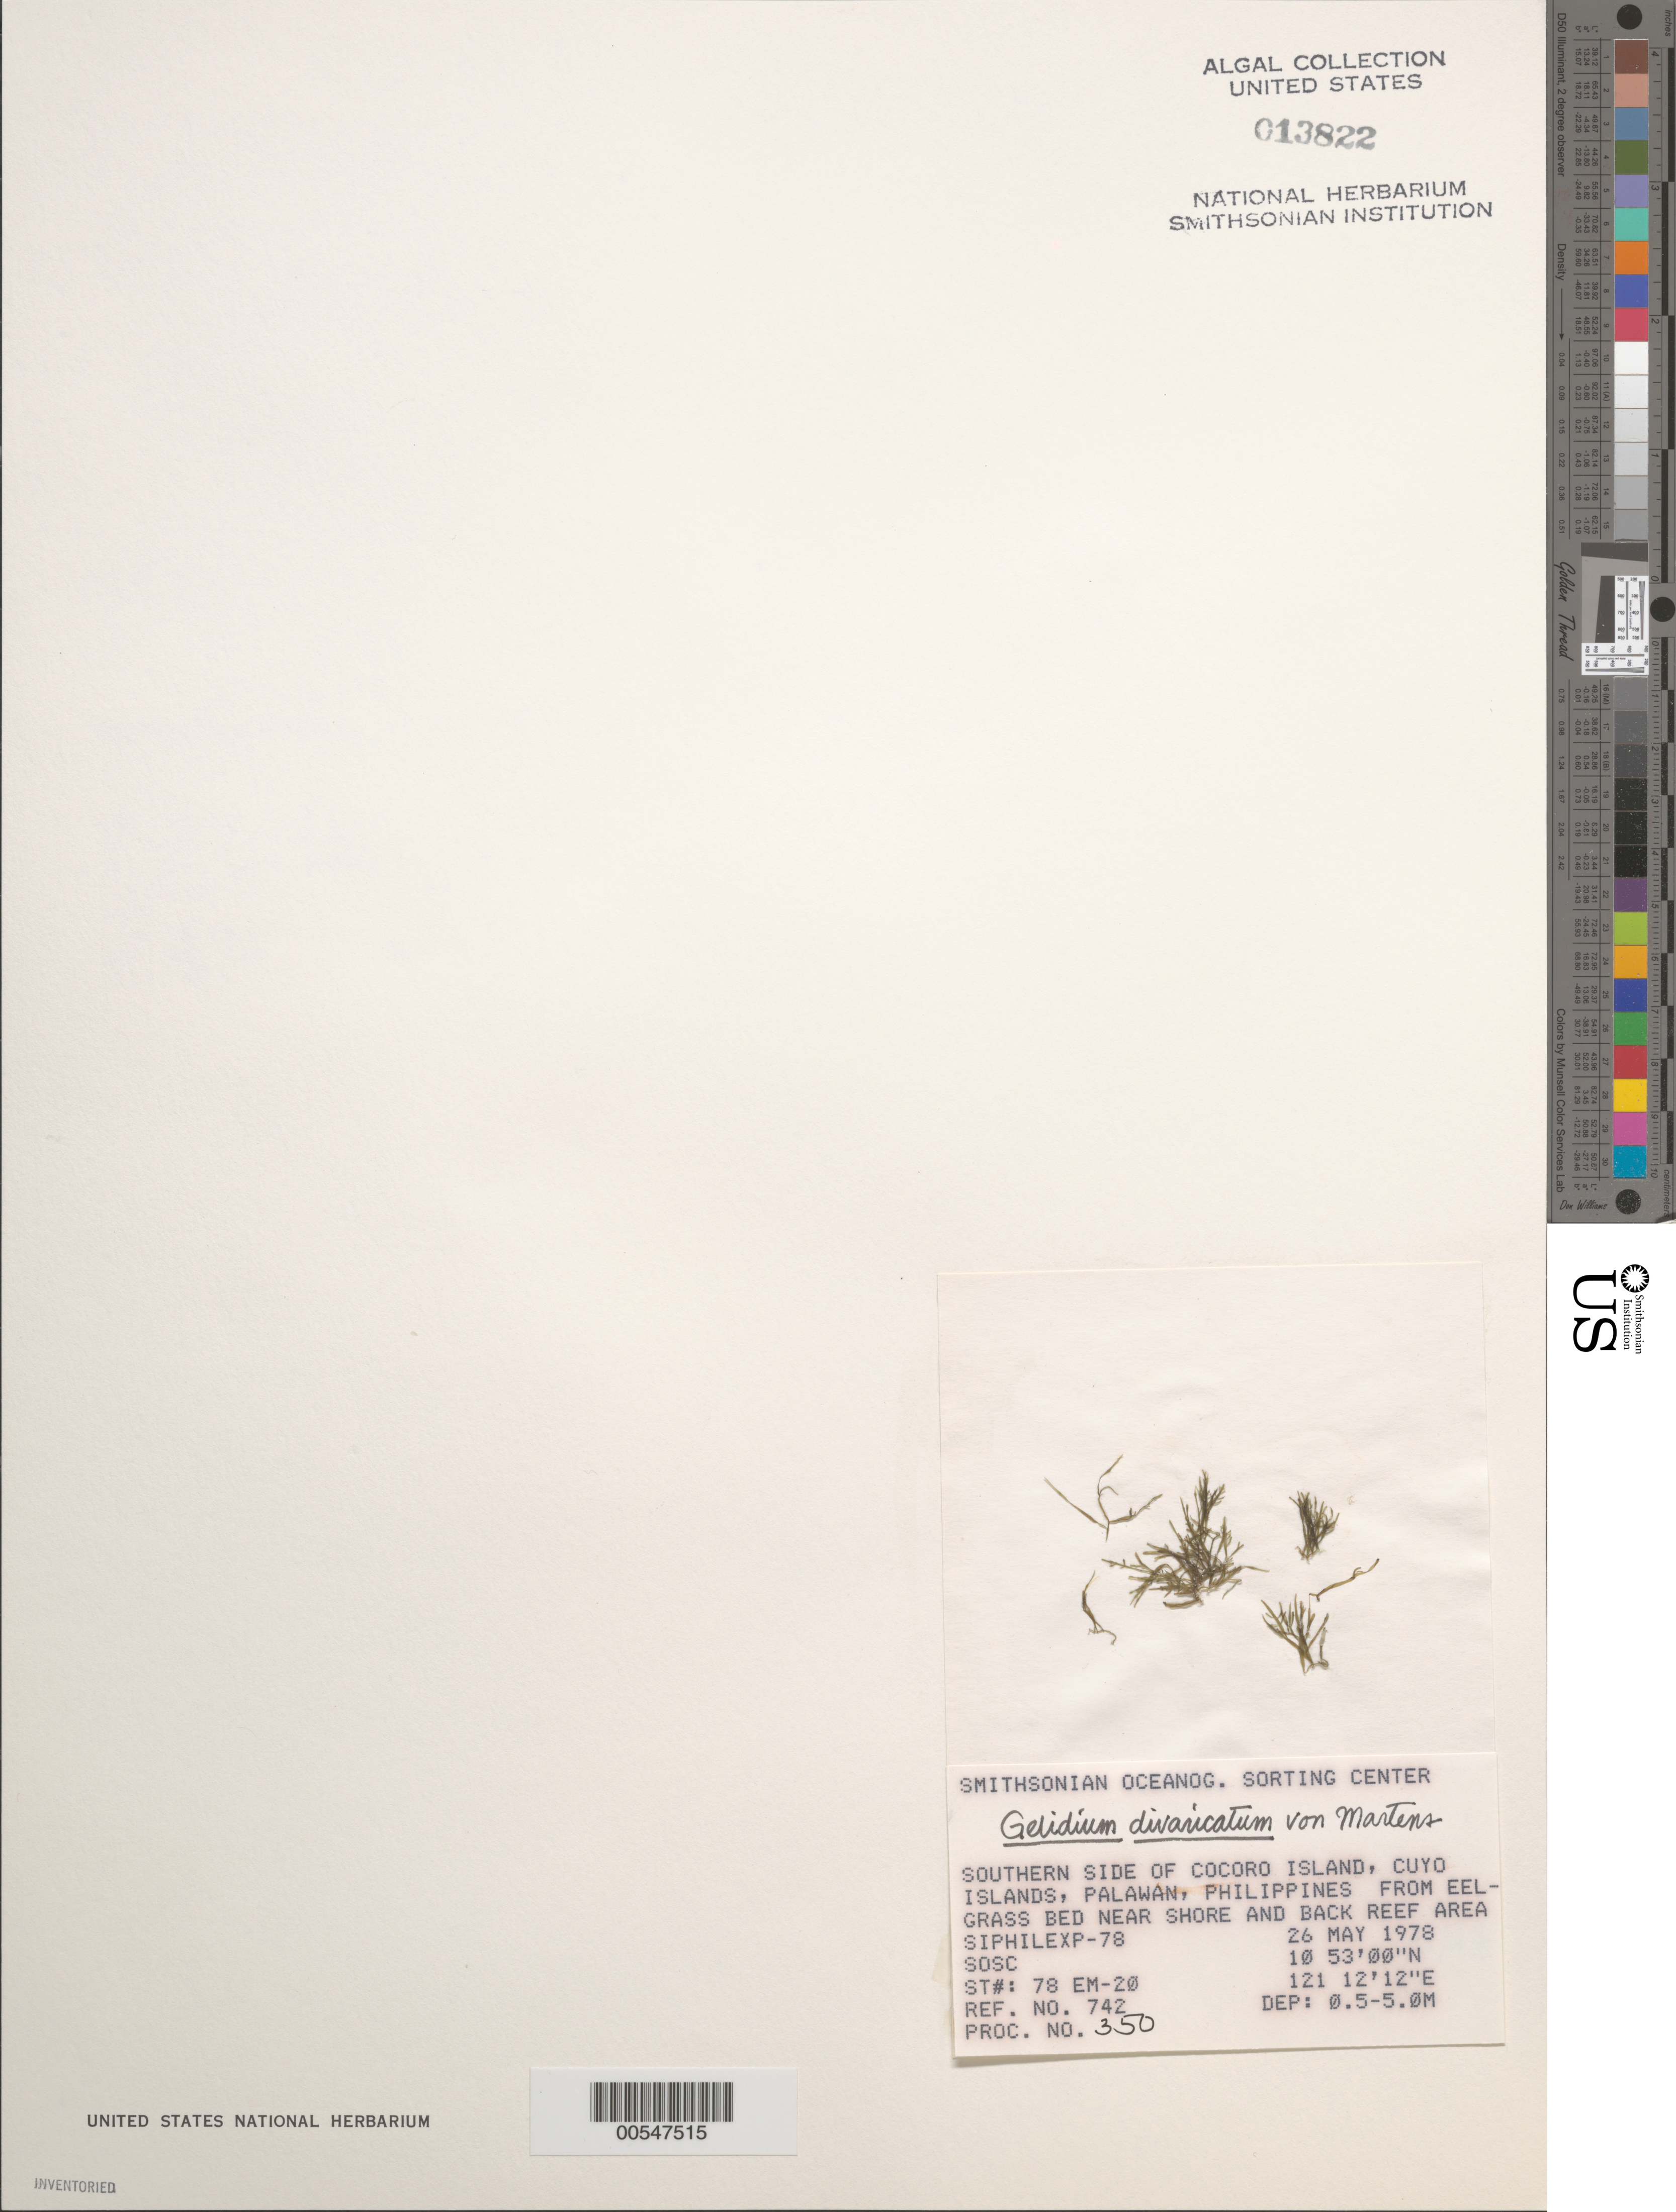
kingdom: Plantae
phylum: Rhodophyta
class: Florideophyceae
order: Gelidiales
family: Gelidiaceae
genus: Gelidium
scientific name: Gelidium divaricatum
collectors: SOSC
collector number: Station 78 Em-20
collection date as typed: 26 May 1978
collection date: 1978-05-26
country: Philippines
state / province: Mimaropa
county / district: Palawan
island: Cocoro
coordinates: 10 53' 00" N, 121 12' 12" E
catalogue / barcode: US 13822